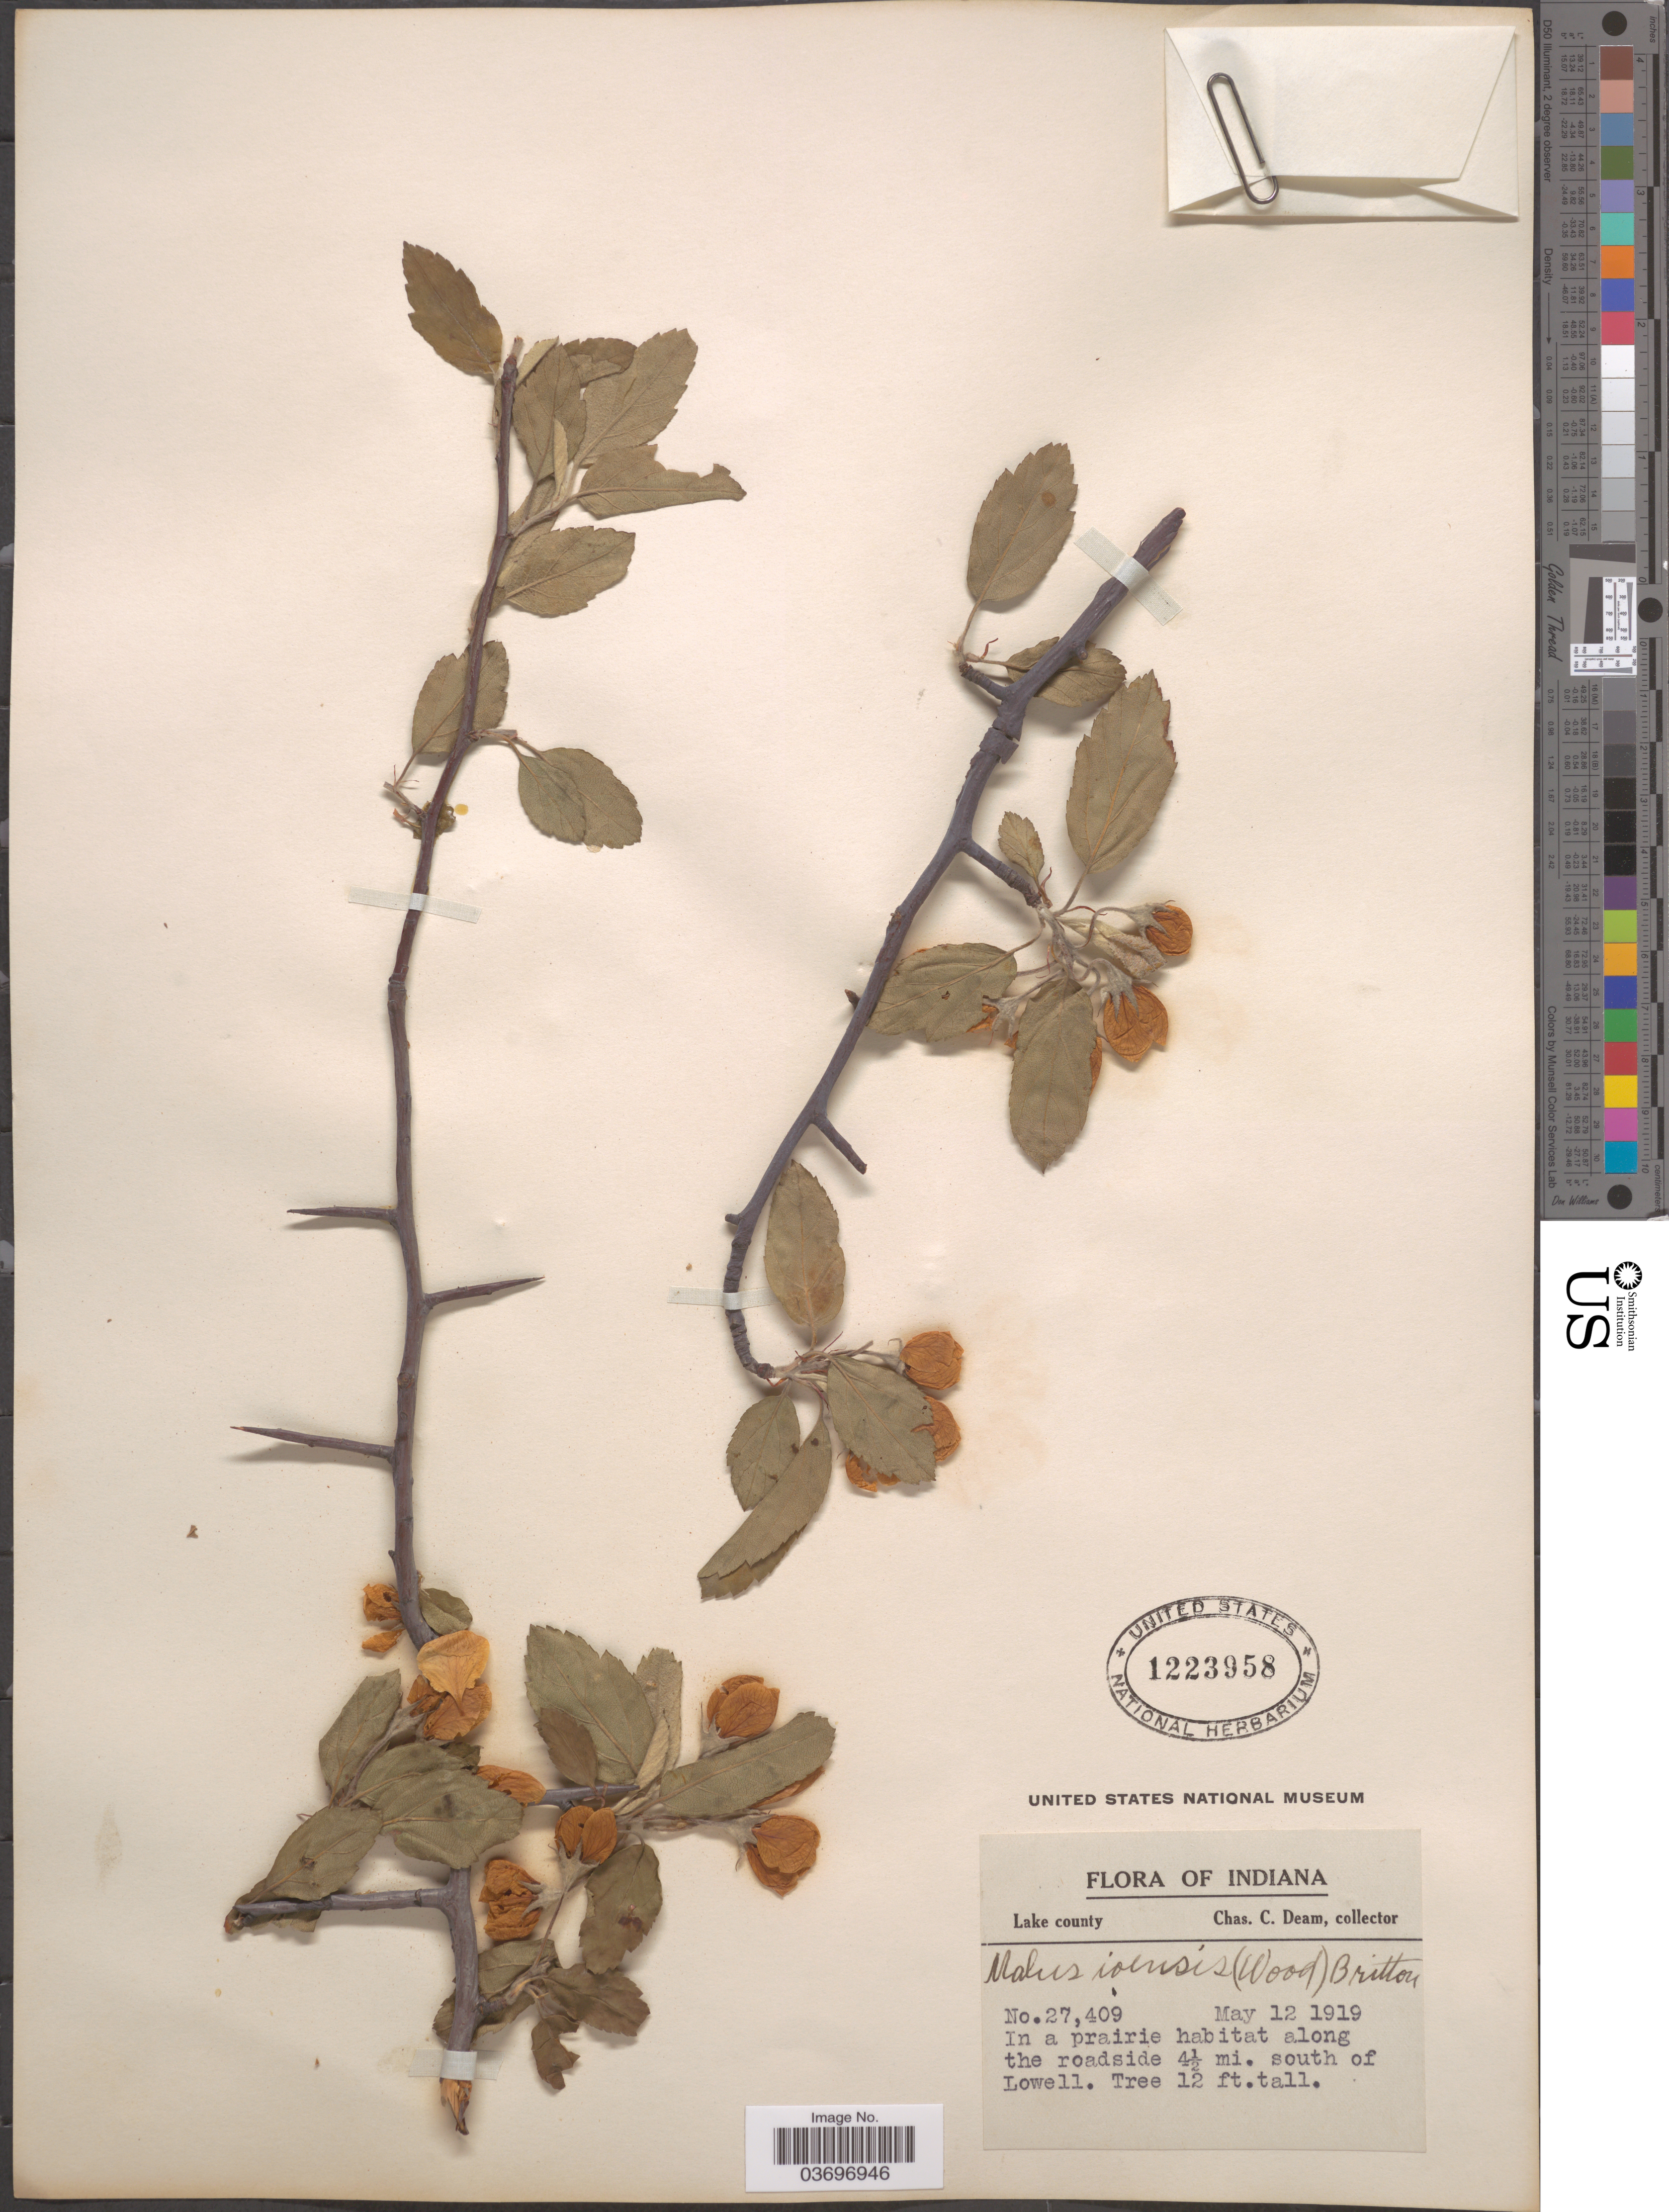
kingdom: Plantae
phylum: Tracheophyta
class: Magnoliopsida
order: Rosales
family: Rosaceae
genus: Malus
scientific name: Malus ioensis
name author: (Alph. Wood) Britton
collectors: C. C. Deam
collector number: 27409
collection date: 1919-05-12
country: United States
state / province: Indiana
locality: Lake county. Along the roadside 4½ mi. south of Lowell.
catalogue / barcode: US 1223958